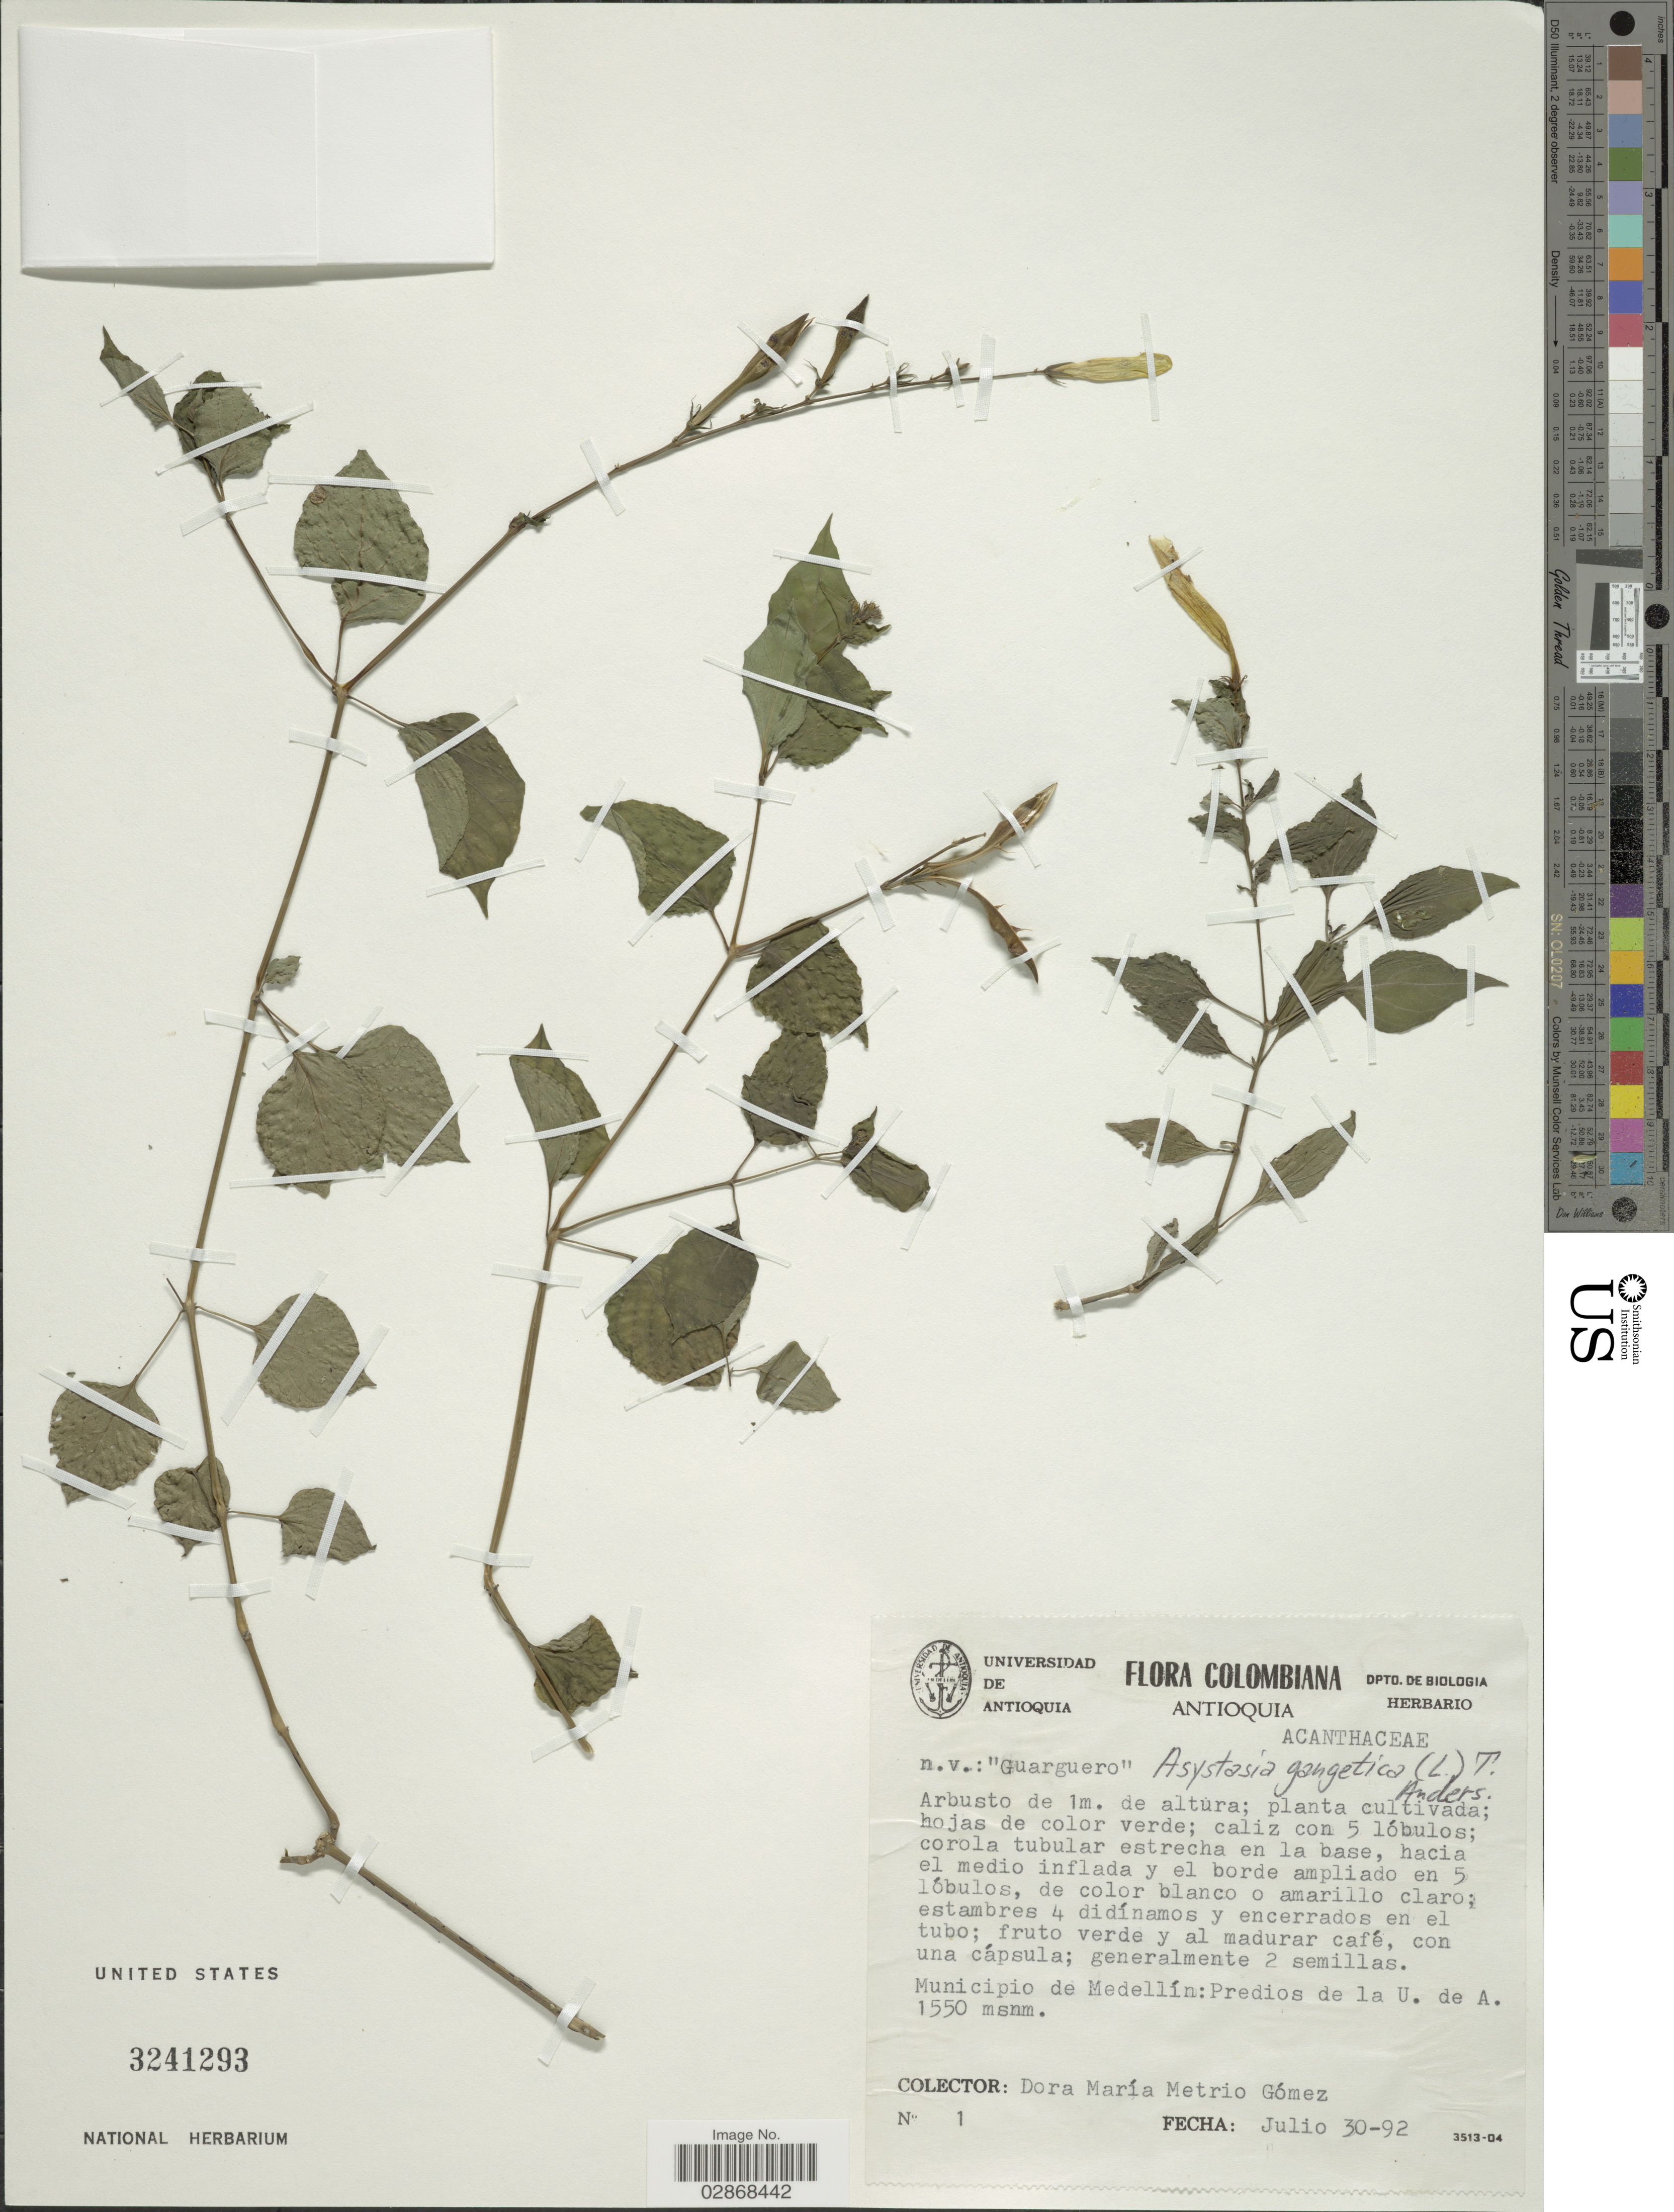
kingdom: Plantae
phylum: Tracheophyta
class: Magnoliopsida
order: Lamiales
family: Acanthaceae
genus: Asystasia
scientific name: Asystasia gangetica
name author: (L.) T. Anderson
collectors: D. Gomez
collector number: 1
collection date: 1992-07-30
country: Colombia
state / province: Antioquia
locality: Municipio de Medellín: Predios de la U. de A.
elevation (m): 1550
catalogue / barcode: US 3241293